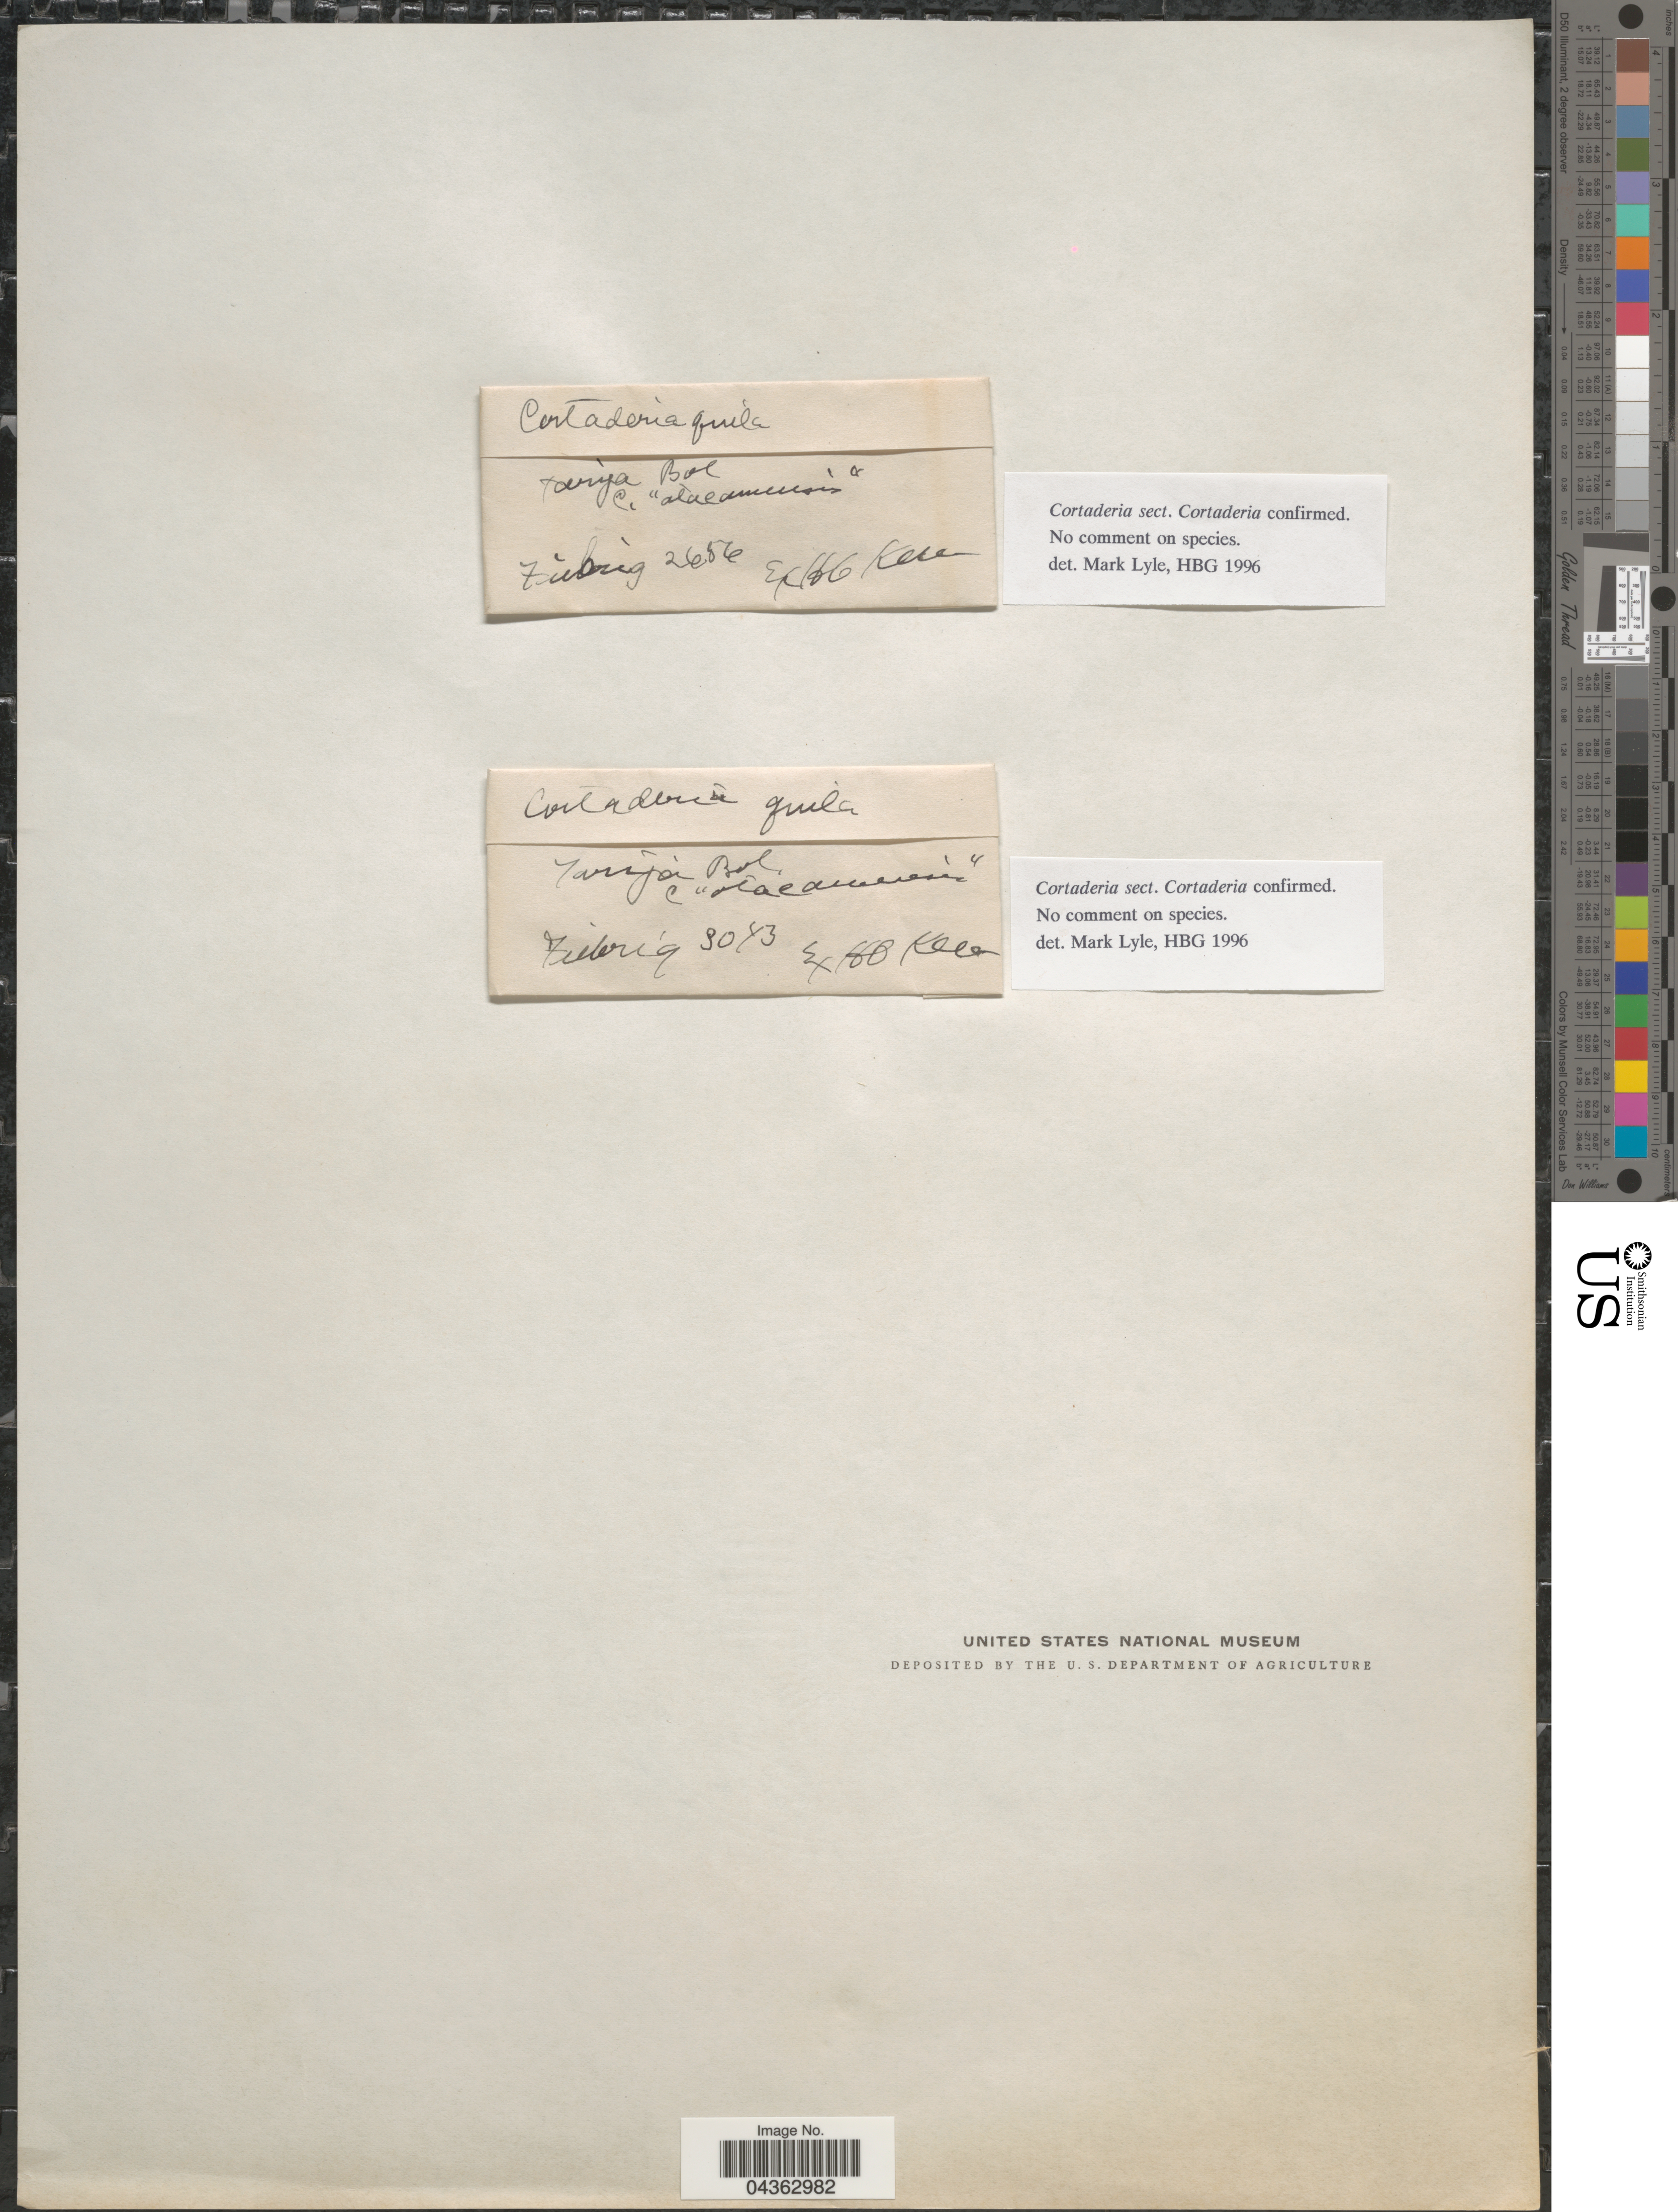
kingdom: Plantae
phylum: Tracheophyta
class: Liliopsida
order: Poales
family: Poaceae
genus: Cortaderia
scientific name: Cortaderia sp.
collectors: Fiebrig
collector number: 2656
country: Bolivia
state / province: Tarija